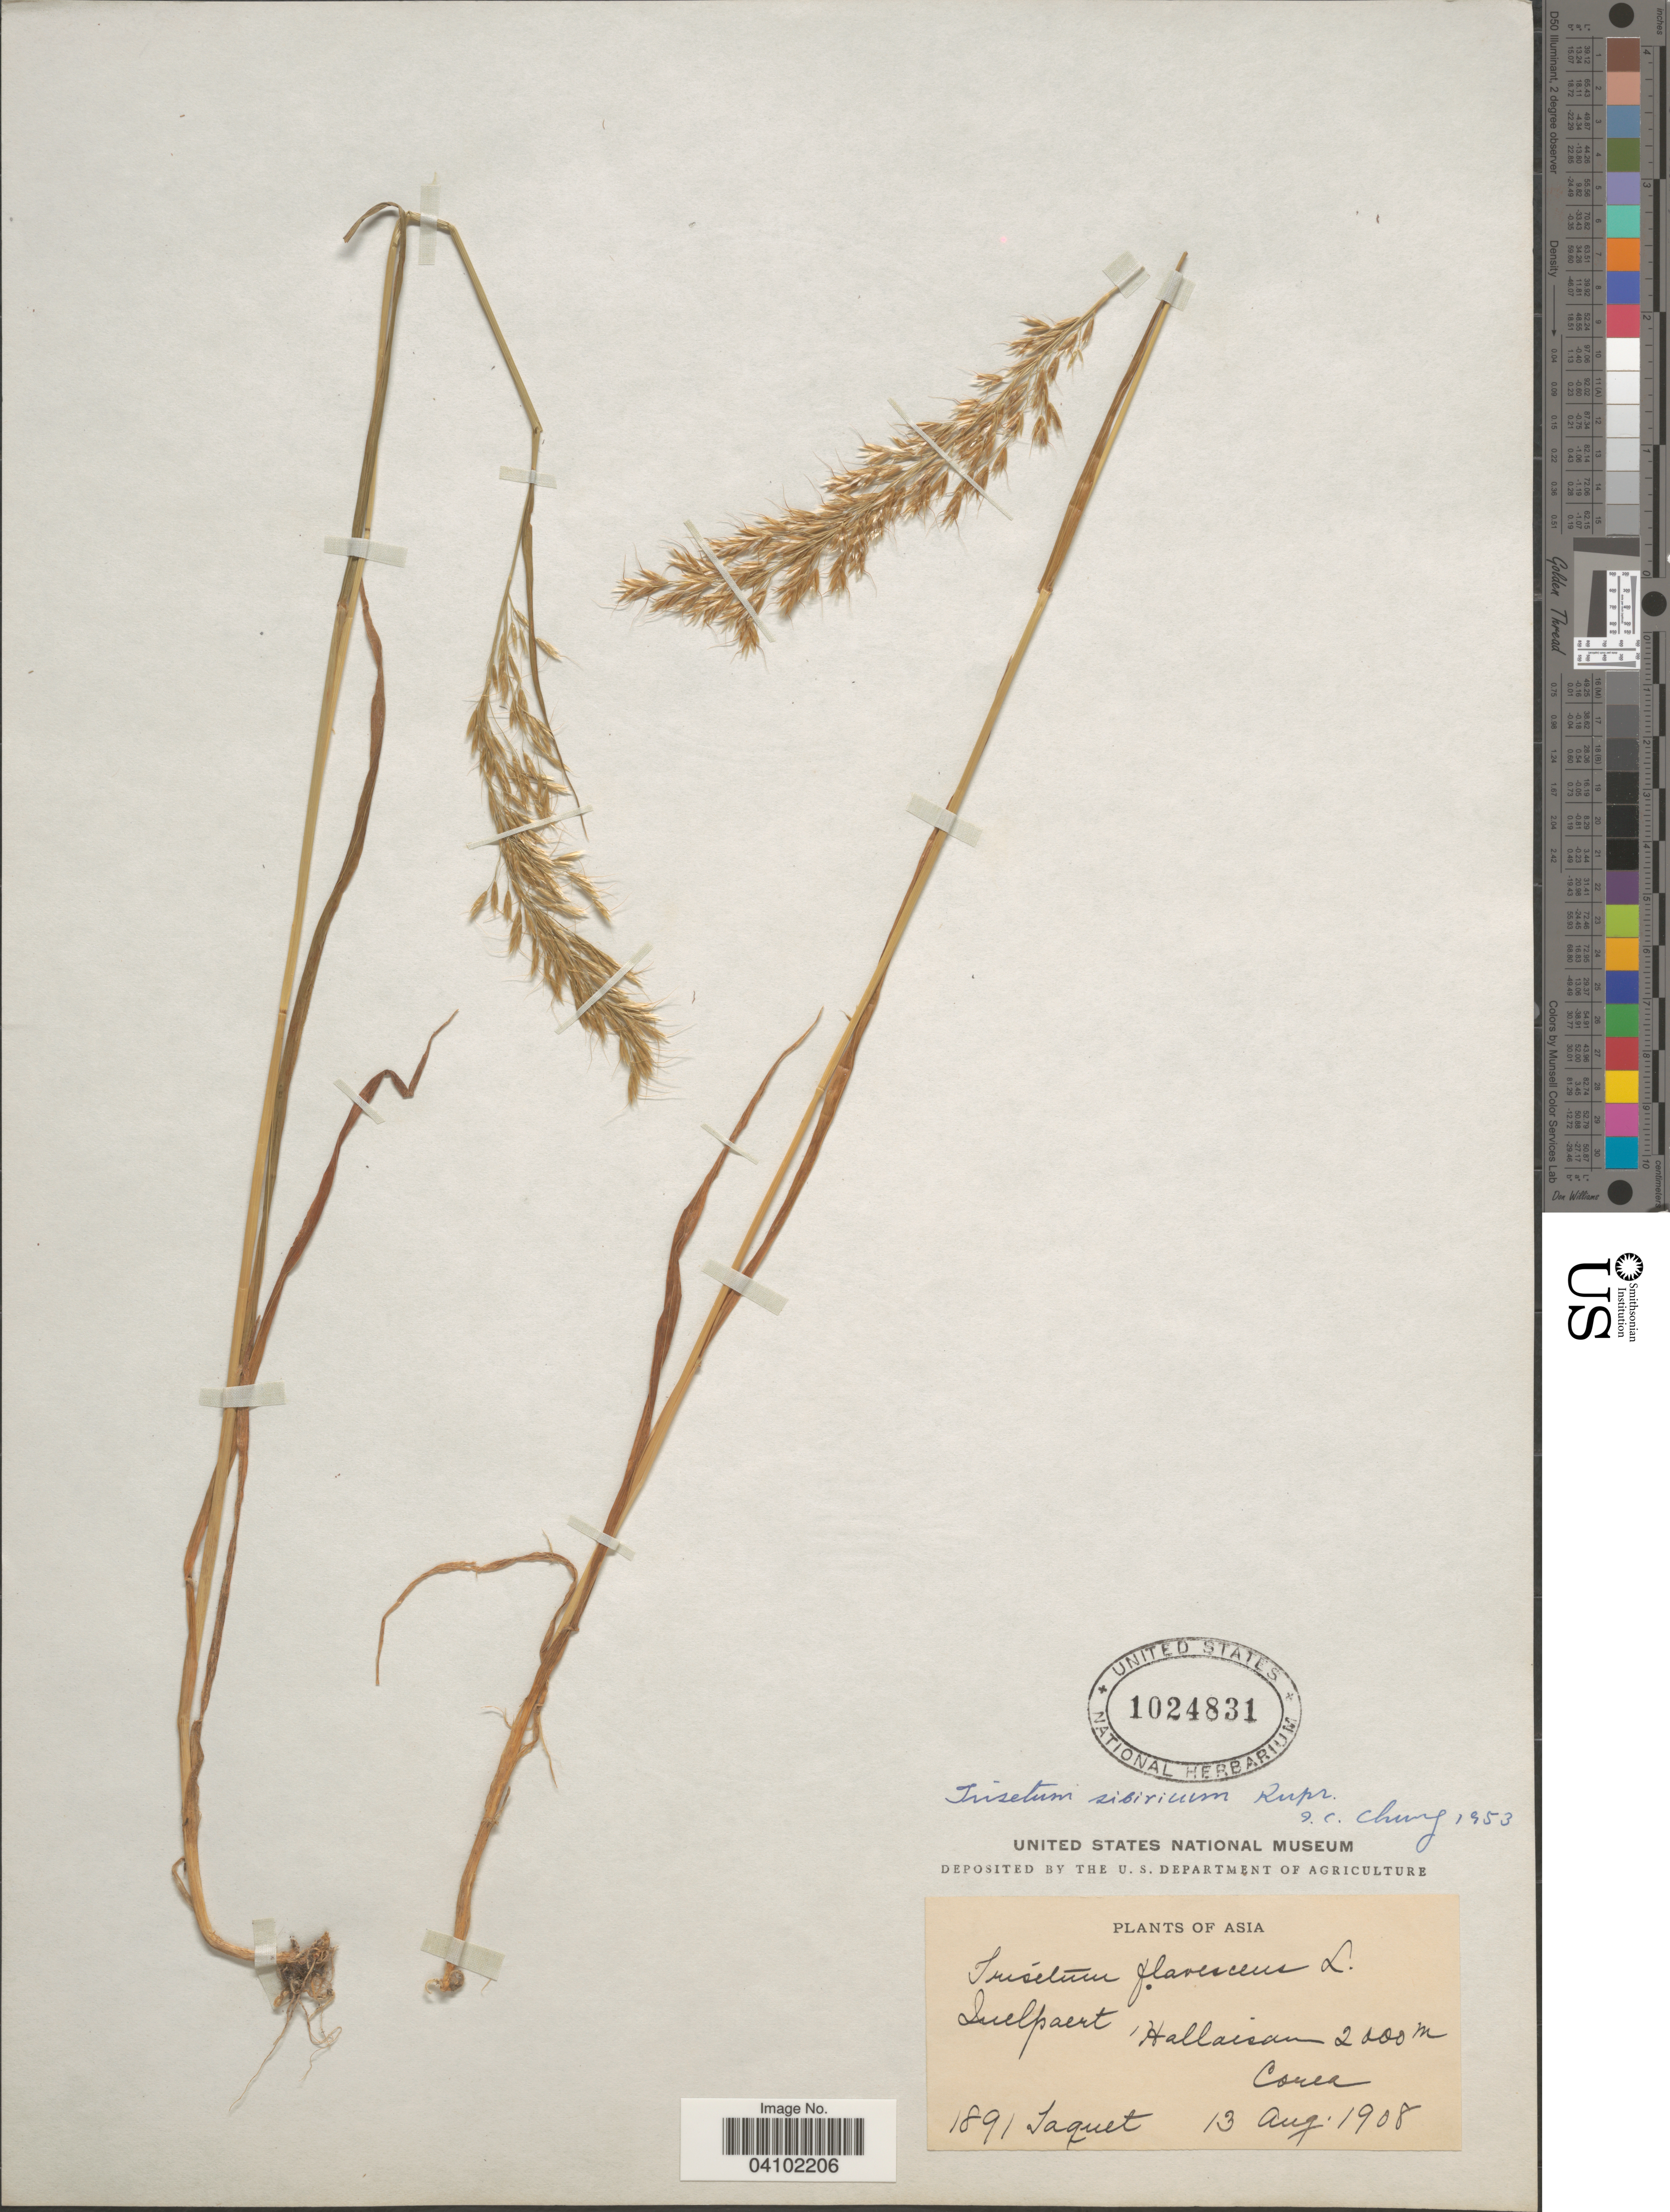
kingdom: Plantae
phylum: Tracheophyta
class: Liliopsida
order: Poales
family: Poaceae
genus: Sibirotrisetum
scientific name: Sibirotrisetum sibiricum (Rupr.) P. Barberá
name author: (Rupr.) Barberá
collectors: Taquet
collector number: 1891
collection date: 1908-08-13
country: South Korea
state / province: Jeju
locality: Quelpaert, Hallaisan. Corea.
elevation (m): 2000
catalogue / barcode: US 1024831